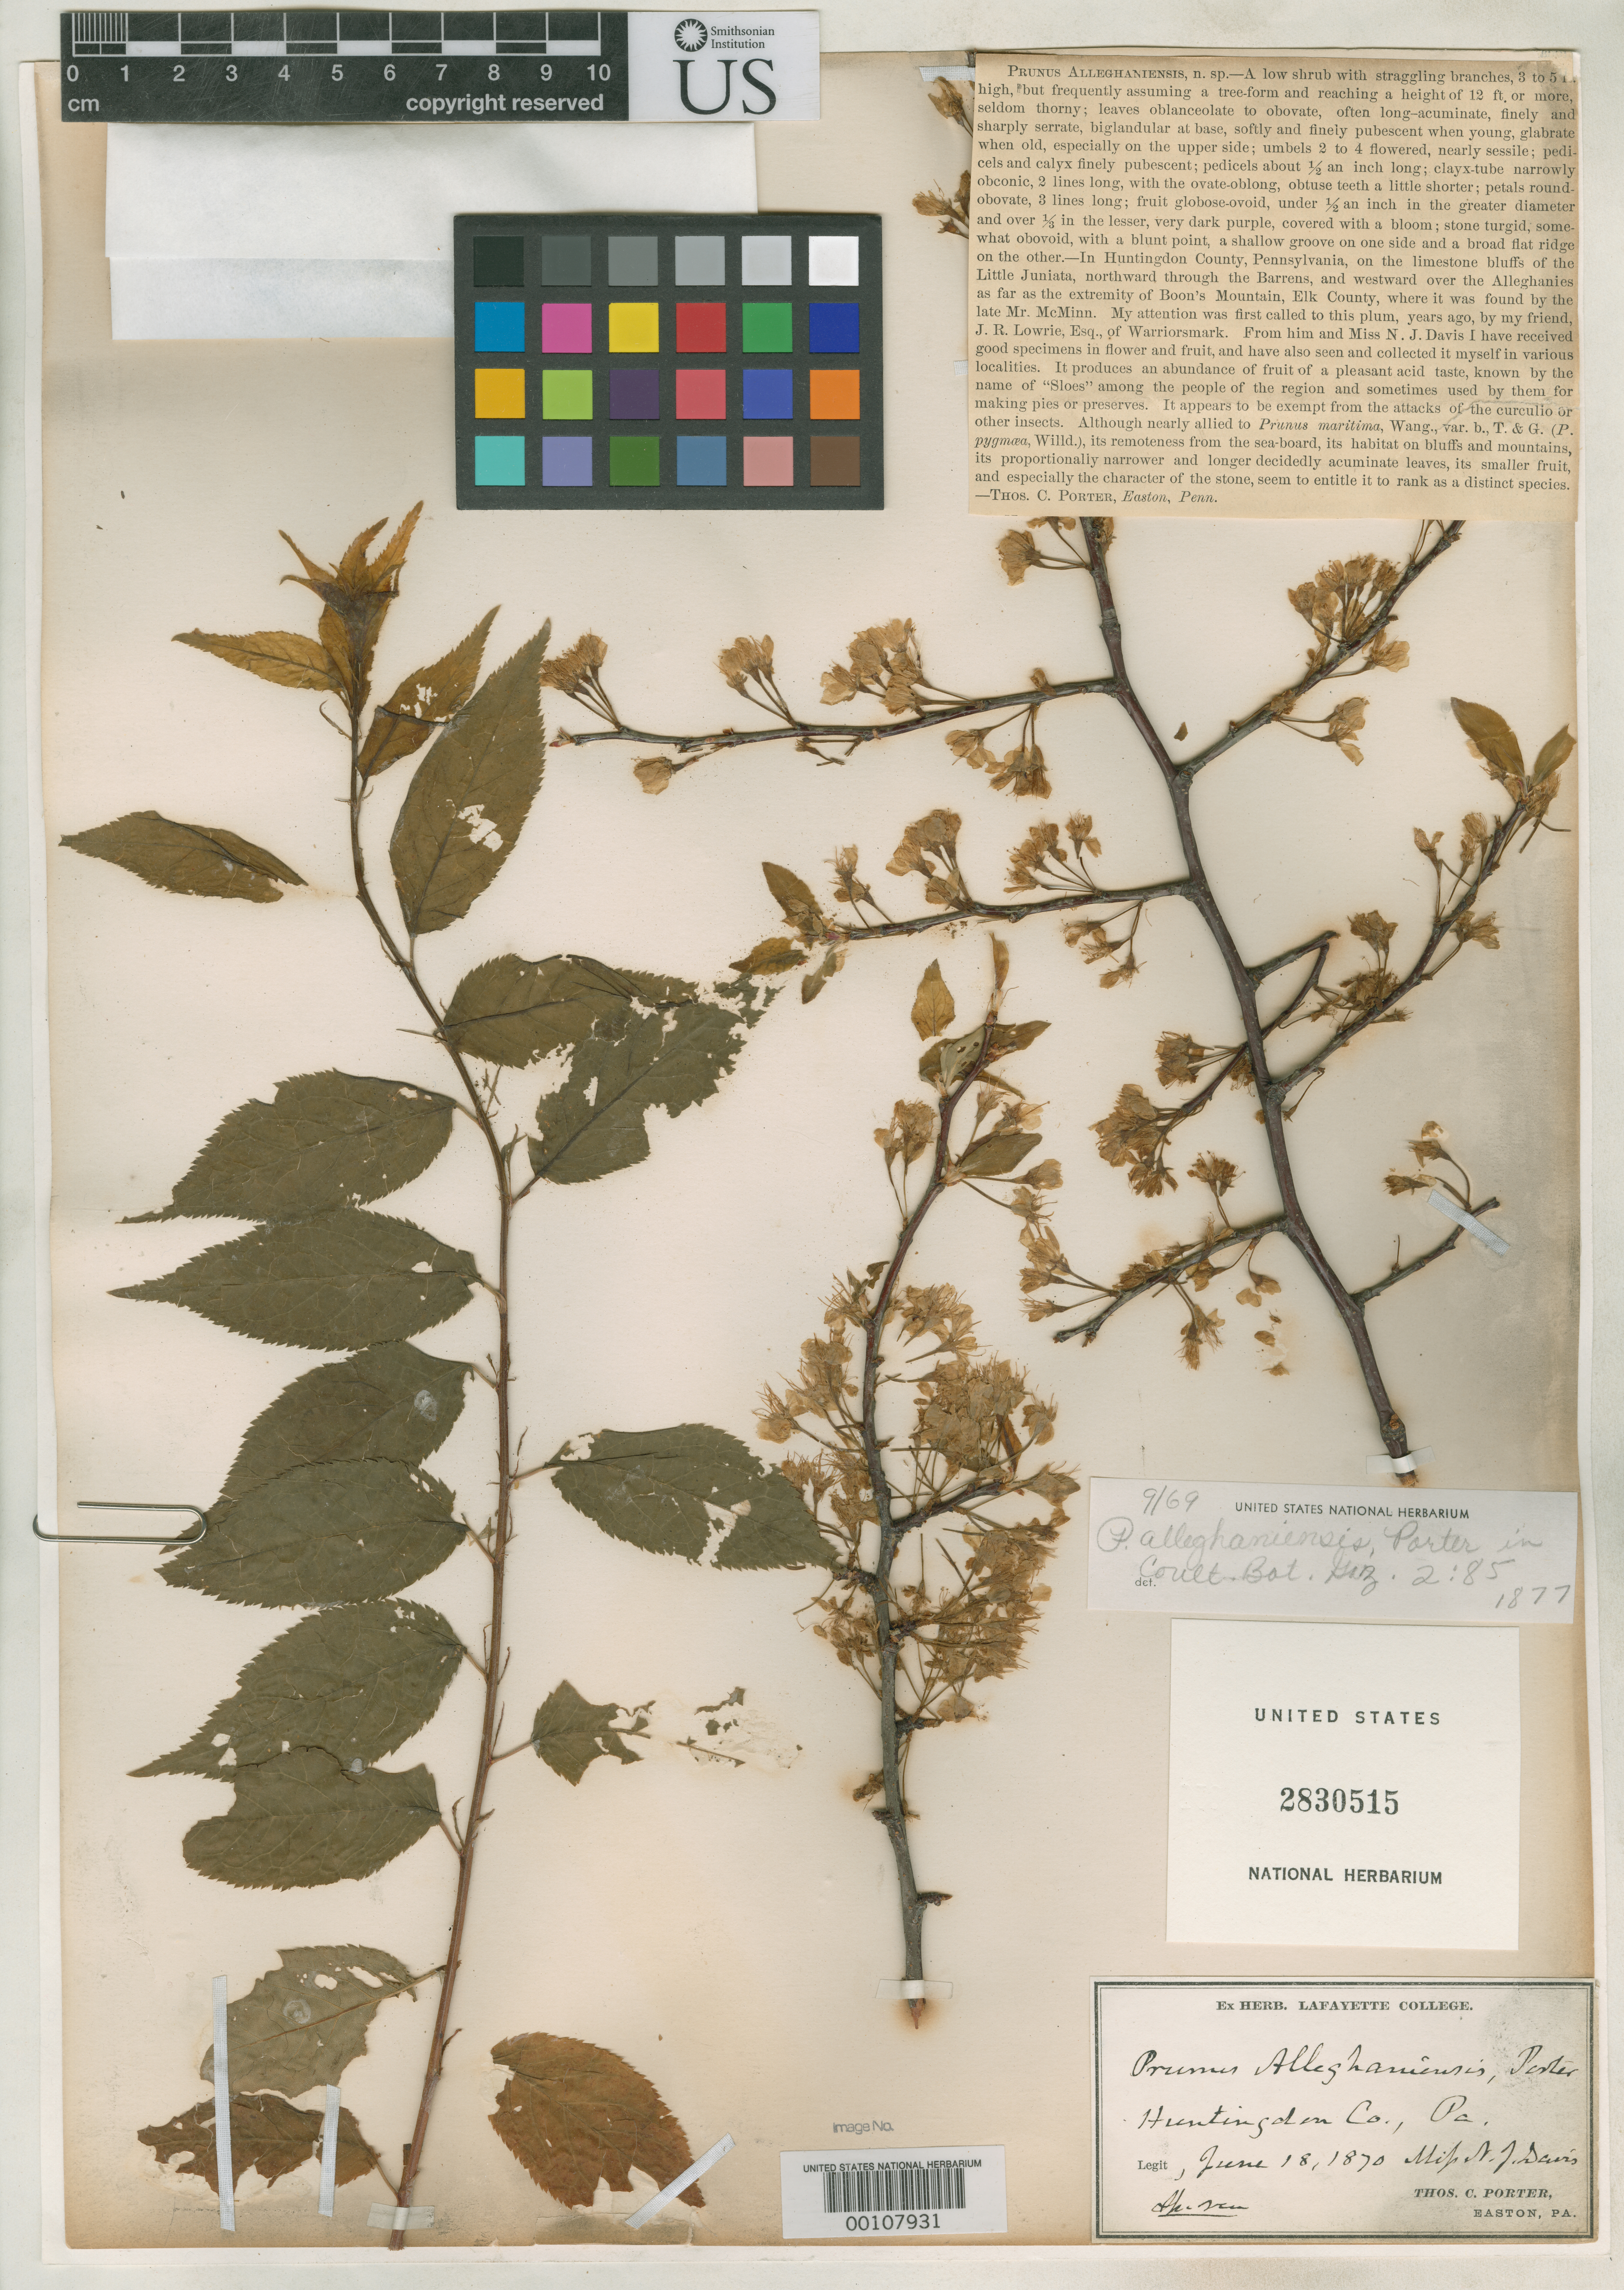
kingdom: Plantae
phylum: Tracheophyta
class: Magnoliopsida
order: Rosales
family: Rosaceae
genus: Prunus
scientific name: Prunus alleghaniensis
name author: Porter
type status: Syntype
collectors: N. Davis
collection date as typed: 18 Jun 1870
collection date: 1870-06-18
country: United States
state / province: Pennsylvania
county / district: Huntingdon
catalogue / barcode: US 2830515